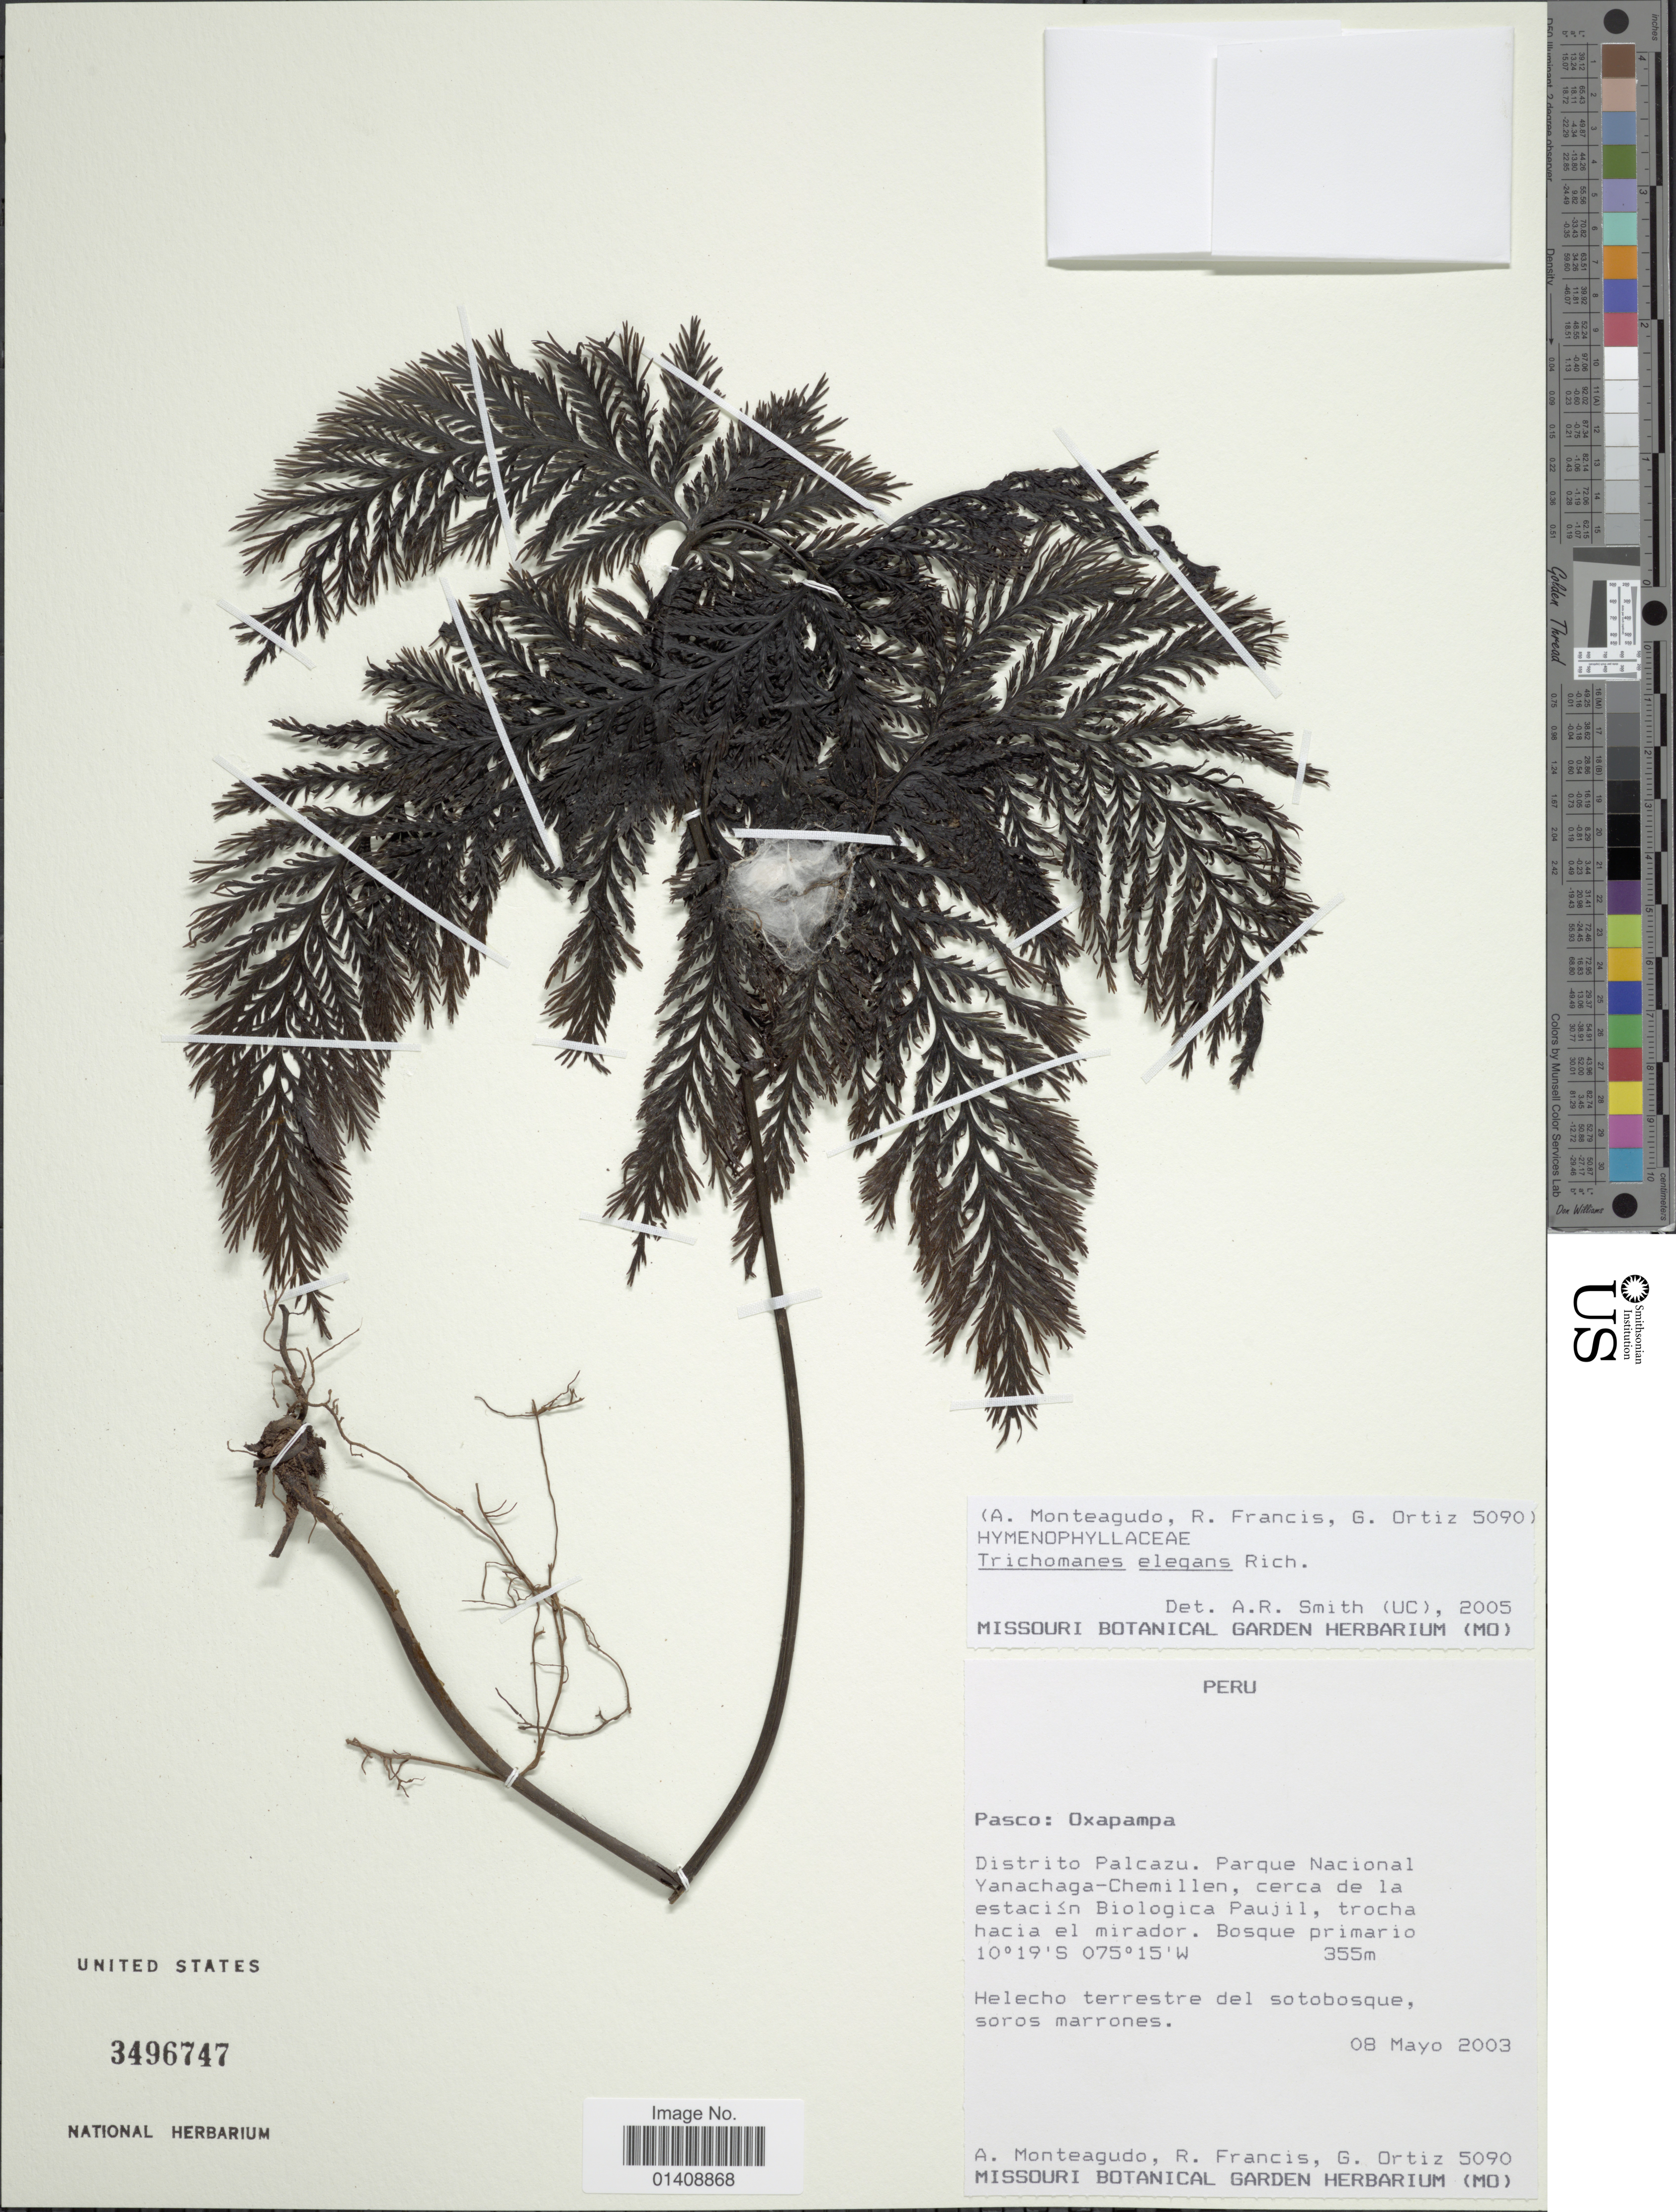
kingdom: Plantae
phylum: Tracheophyta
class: Polypodiopsida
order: Hymenophyllales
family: Hymenophyllaceae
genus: Trichomanes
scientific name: Trichomanes elegans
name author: Rich.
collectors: A. Monteagudo, R. Francis & G. Ortiz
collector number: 5090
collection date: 2003-05-08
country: Peru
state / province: Pasco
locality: Oxapampa. Distrito Palcazu. Parque Nacional Yanachaga-Chemillen, cerca de la estacion Biologica Paujil.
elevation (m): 355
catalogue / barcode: US 3496747